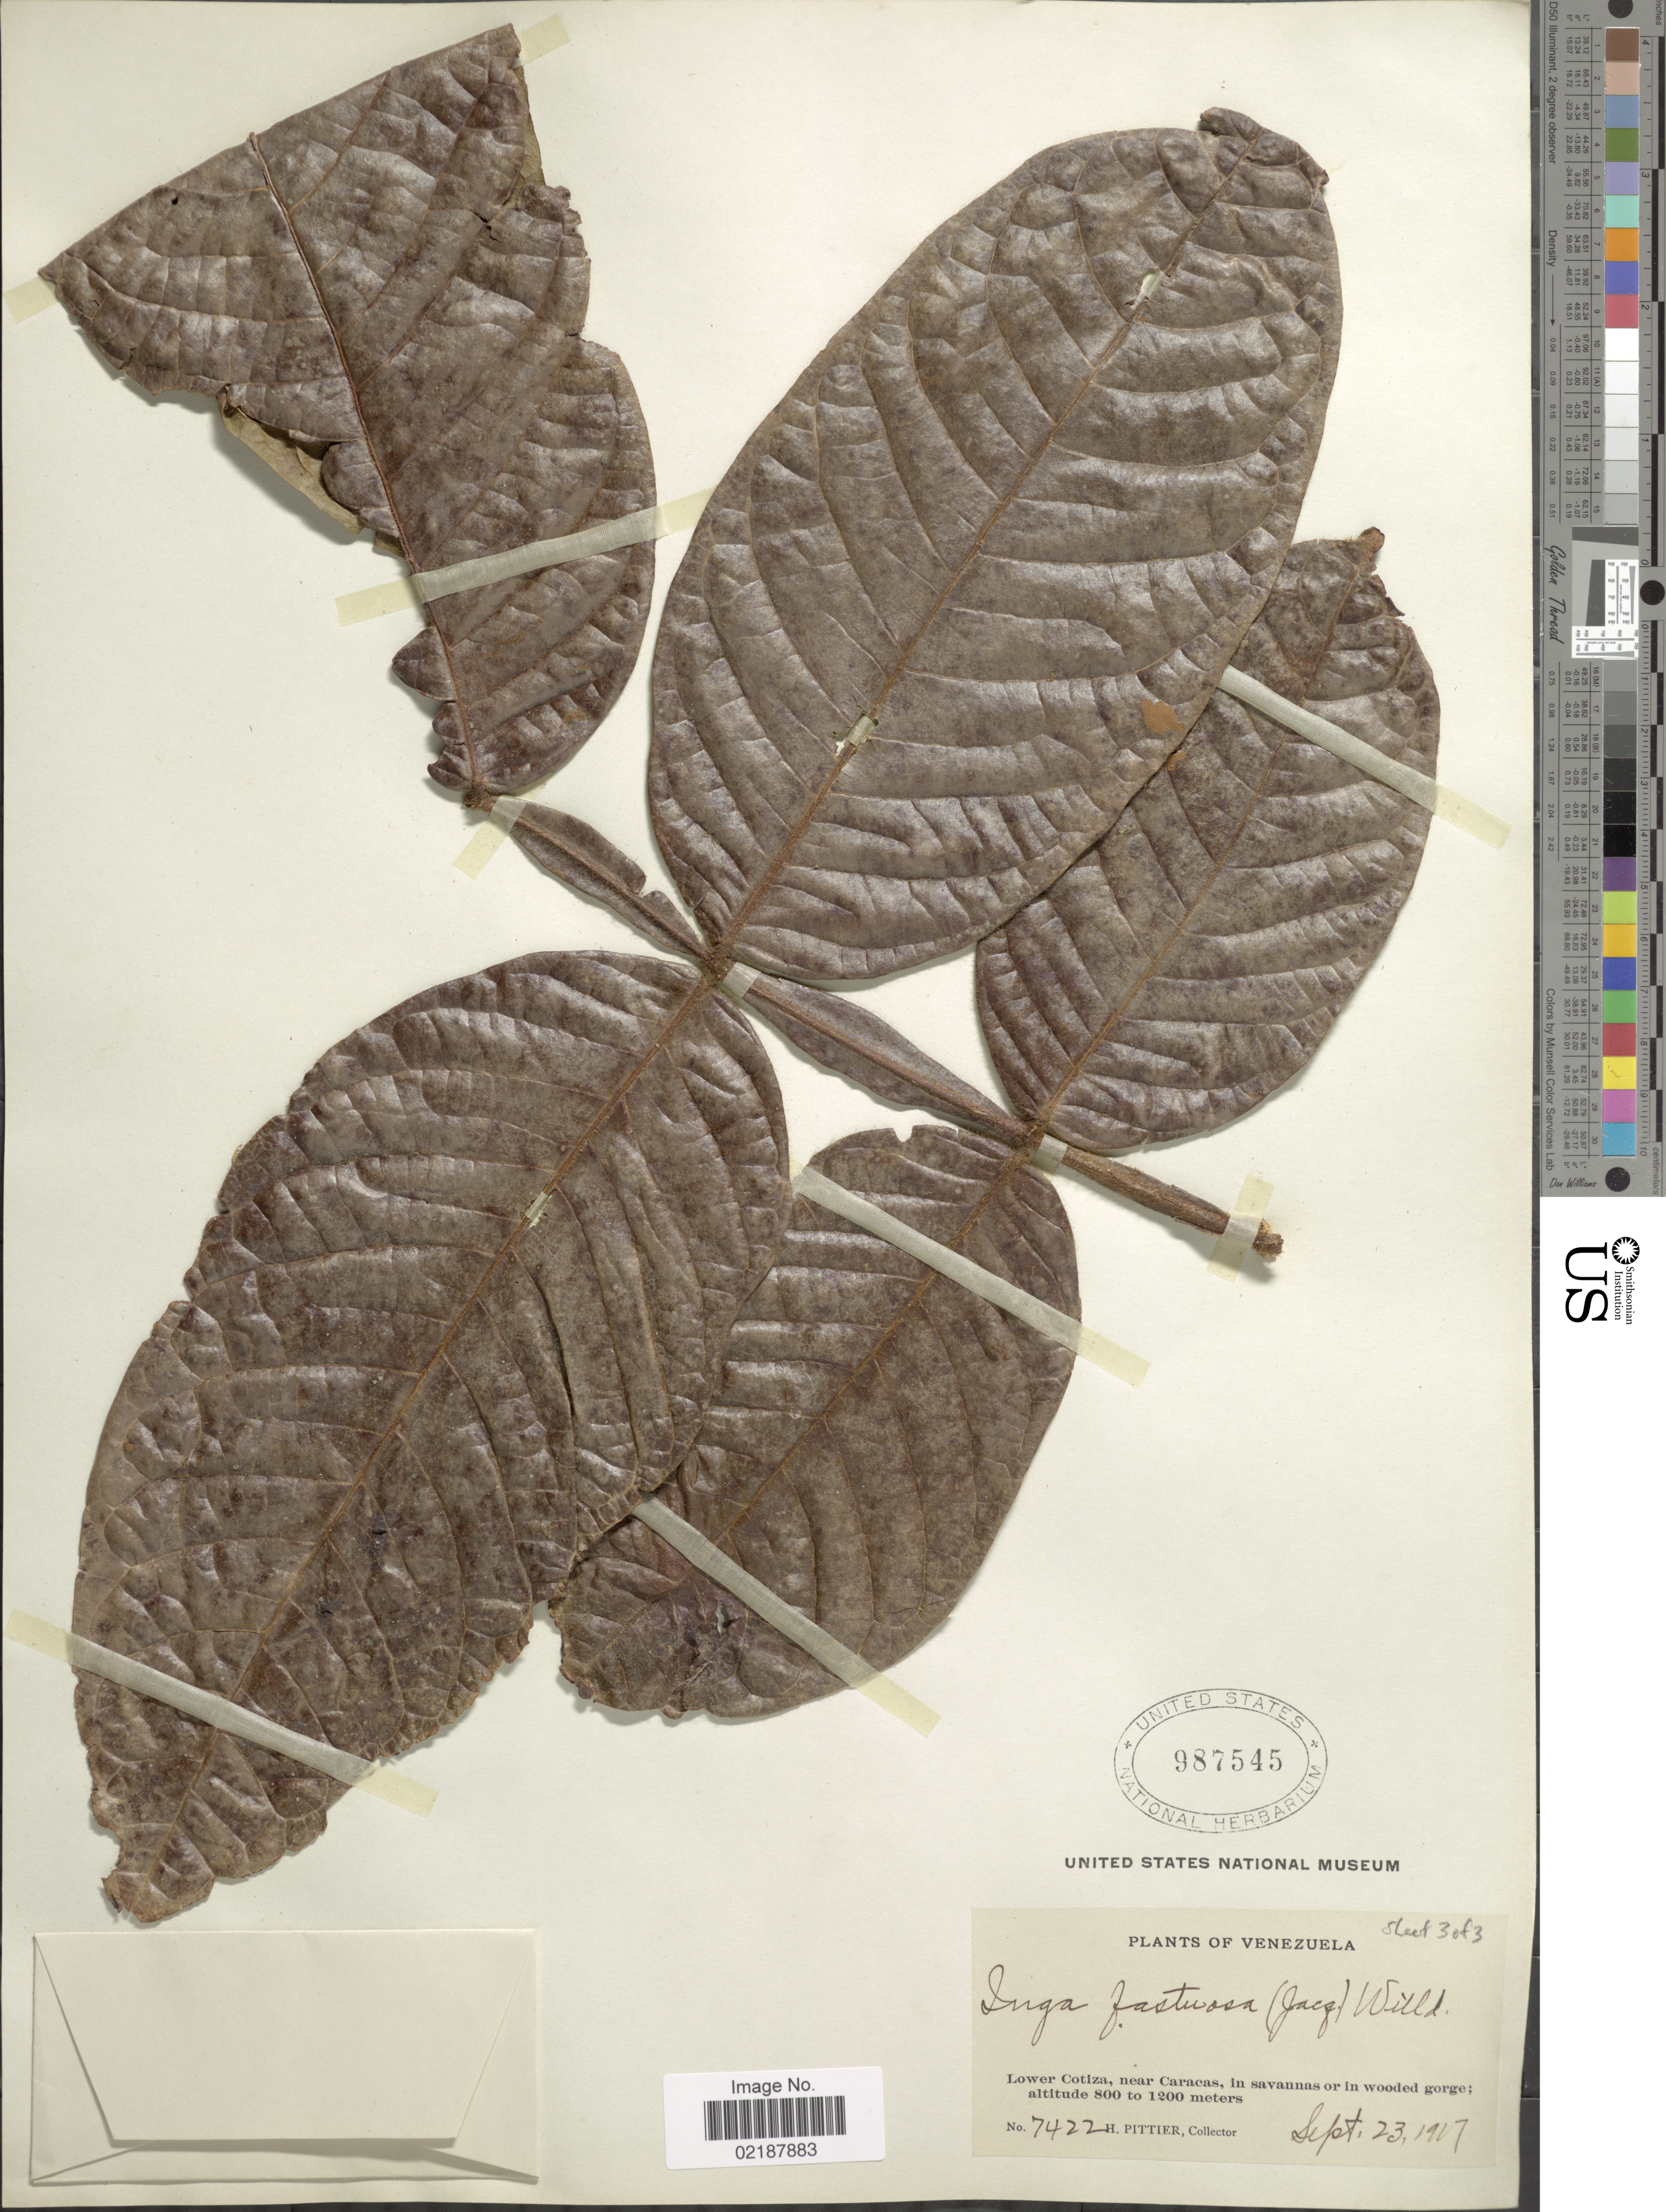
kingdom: Plantae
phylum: Tracheophyta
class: Magnoliopsida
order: Fabales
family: Fabaceae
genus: Inga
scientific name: Inga fastuosa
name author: (Jacq.) Willd.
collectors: H. F. Pittier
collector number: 7422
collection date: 1917-09-23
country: Venezuela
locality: Lower Cotiza, near Caracas, in savannas or in wooded gorge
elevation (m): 800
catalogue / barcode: US 987545